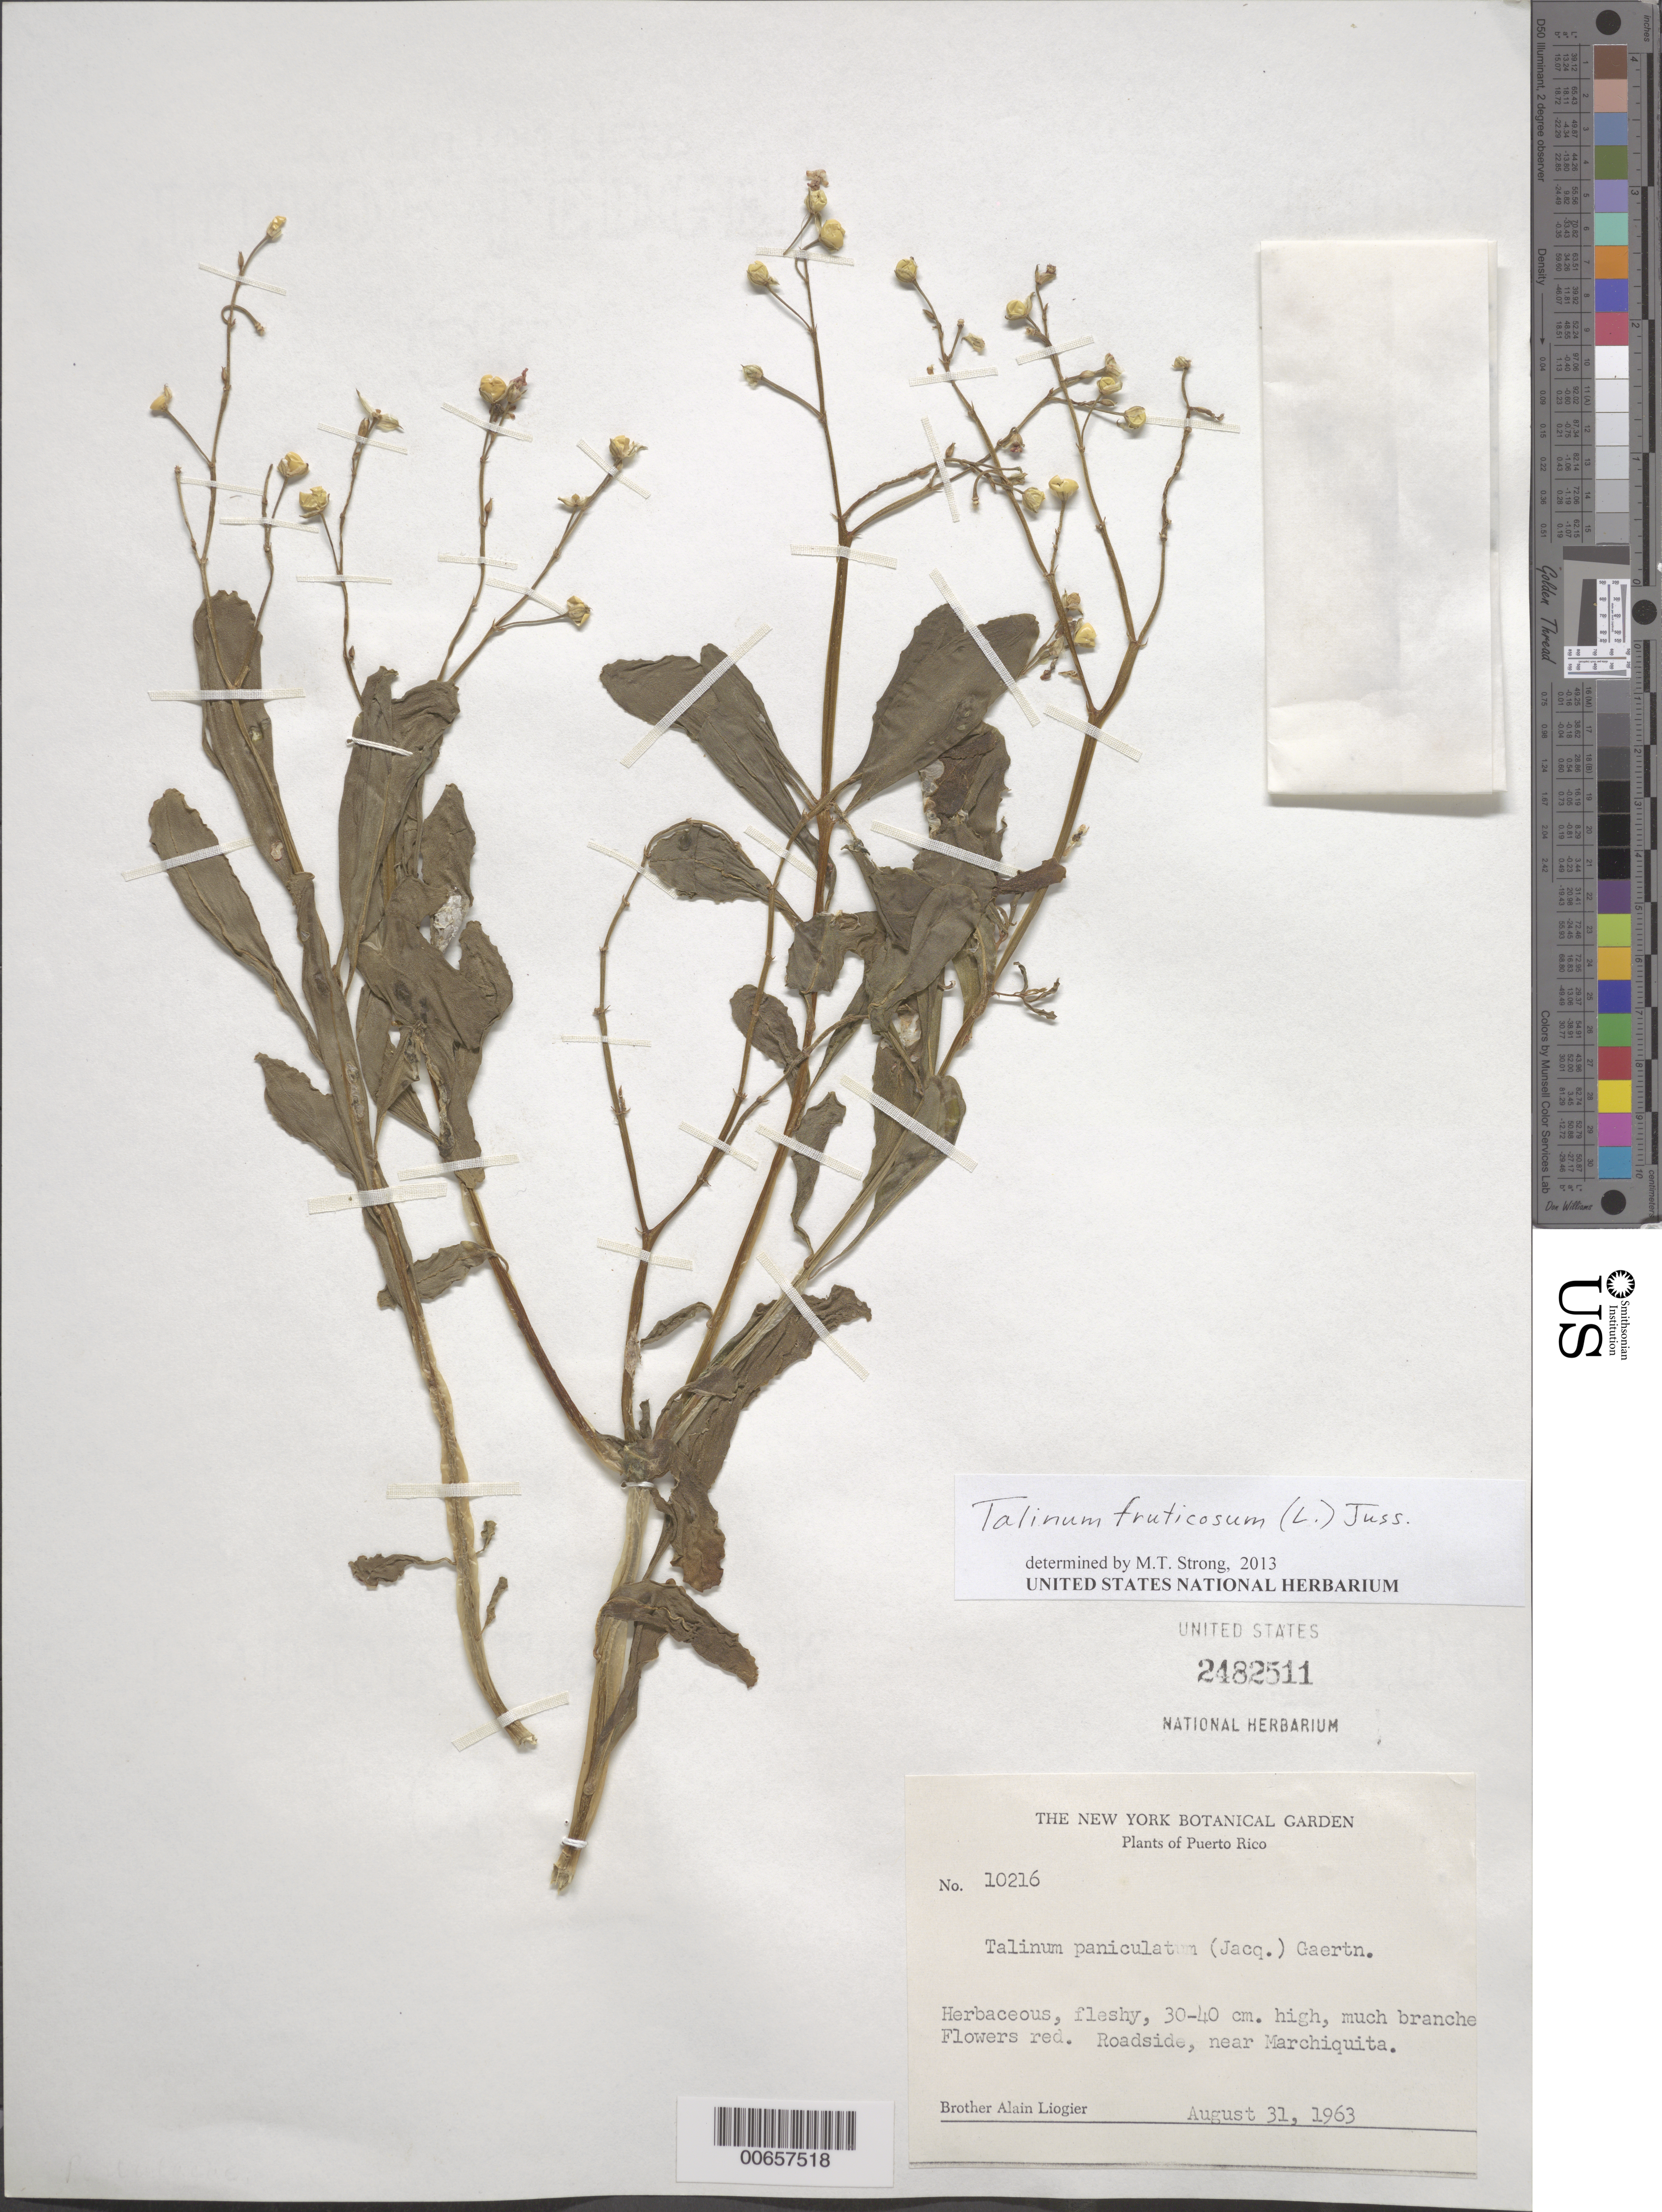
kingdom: Plantae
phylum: Tracheophyta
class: Magnoliopsida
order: Caryophyllales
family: Talinaceae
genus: Talinum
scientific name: Talinum fruticosum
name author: (L.) Juss.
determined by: Strong, M. T., (US), Smithsonian Institution - National Museum of Natural History (UNITED STATES)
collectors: A. H. Liogier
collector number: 10216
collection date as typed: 31 Aug 1963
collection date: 1963-08-31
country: Puerto Rico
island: Greater Antilles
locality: Marchiquita, vic of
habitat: Roadside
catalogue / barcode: US 2482511